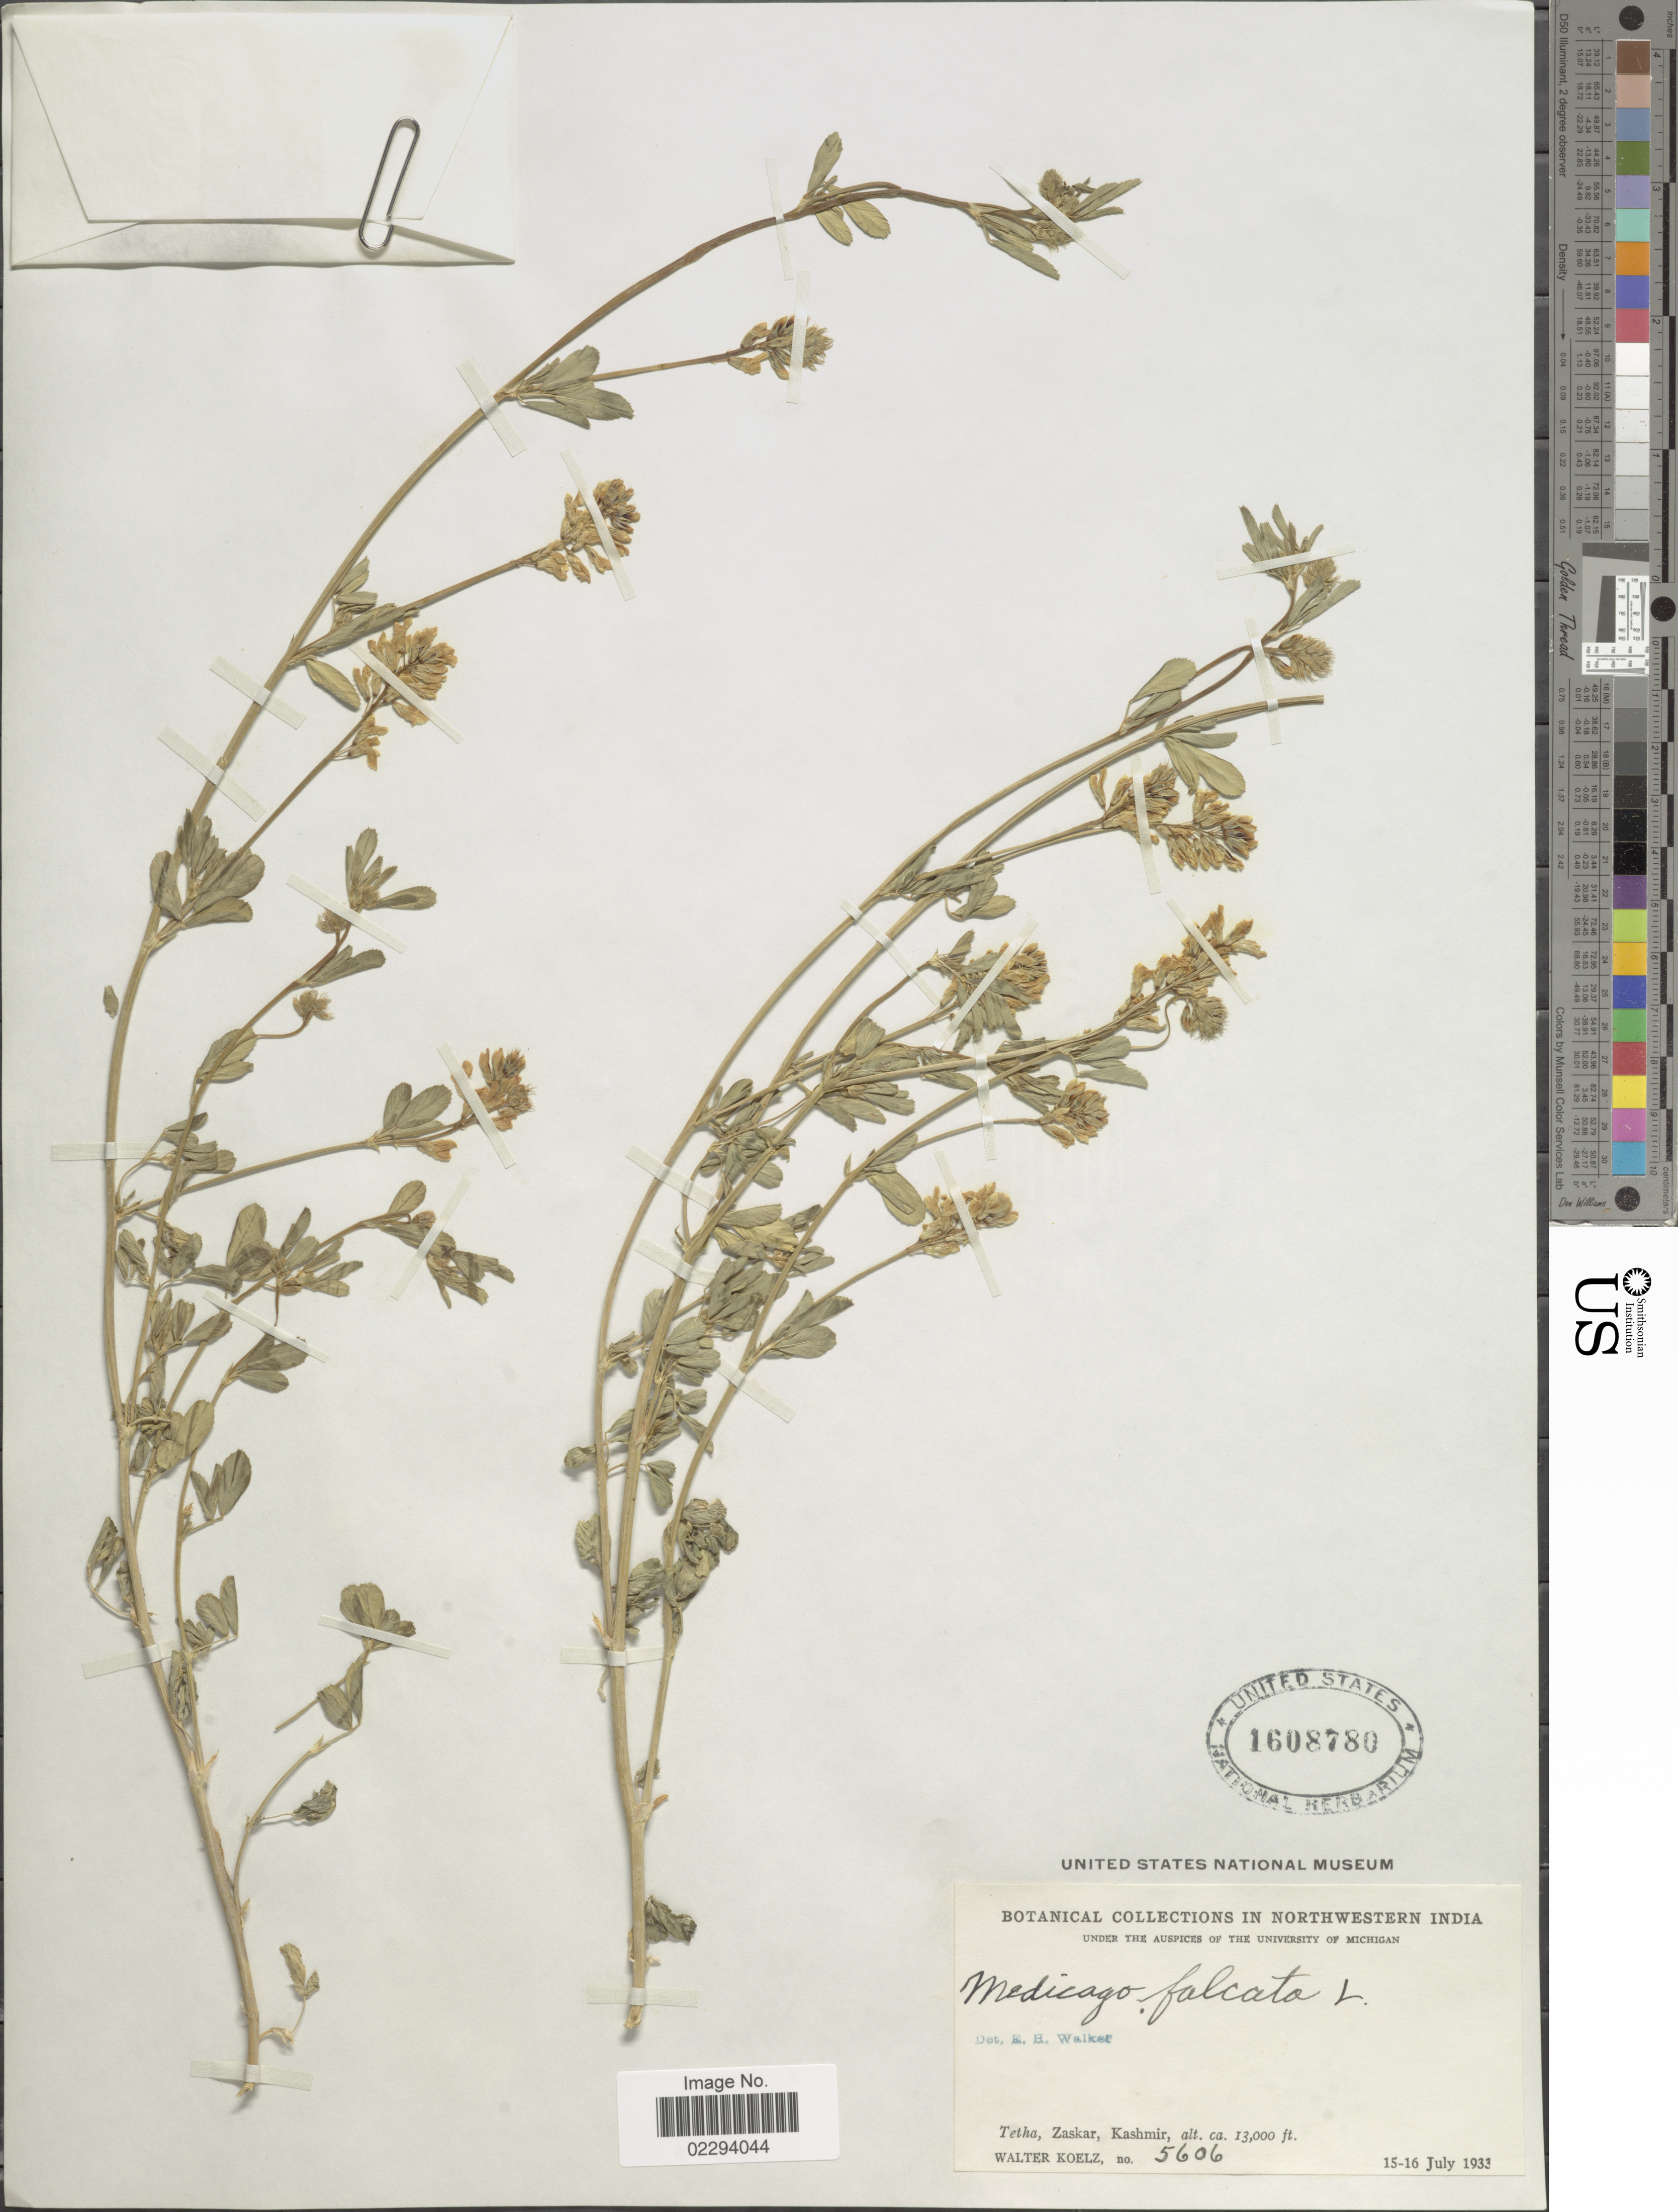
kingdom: Plantae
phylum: Tracheophyta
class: Magnoliopsida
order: Fabales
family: Fabaceae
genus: Medicago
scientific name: Medicago falcata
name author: L.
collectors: W. N. Koelz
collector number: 5606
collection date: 1933-07-15/1933-07-16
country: India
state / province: Jammu and Kashmir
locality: Northwestern India. Tetha, Zaskar, Kashmir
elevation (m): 3962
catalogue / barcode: US 1608780